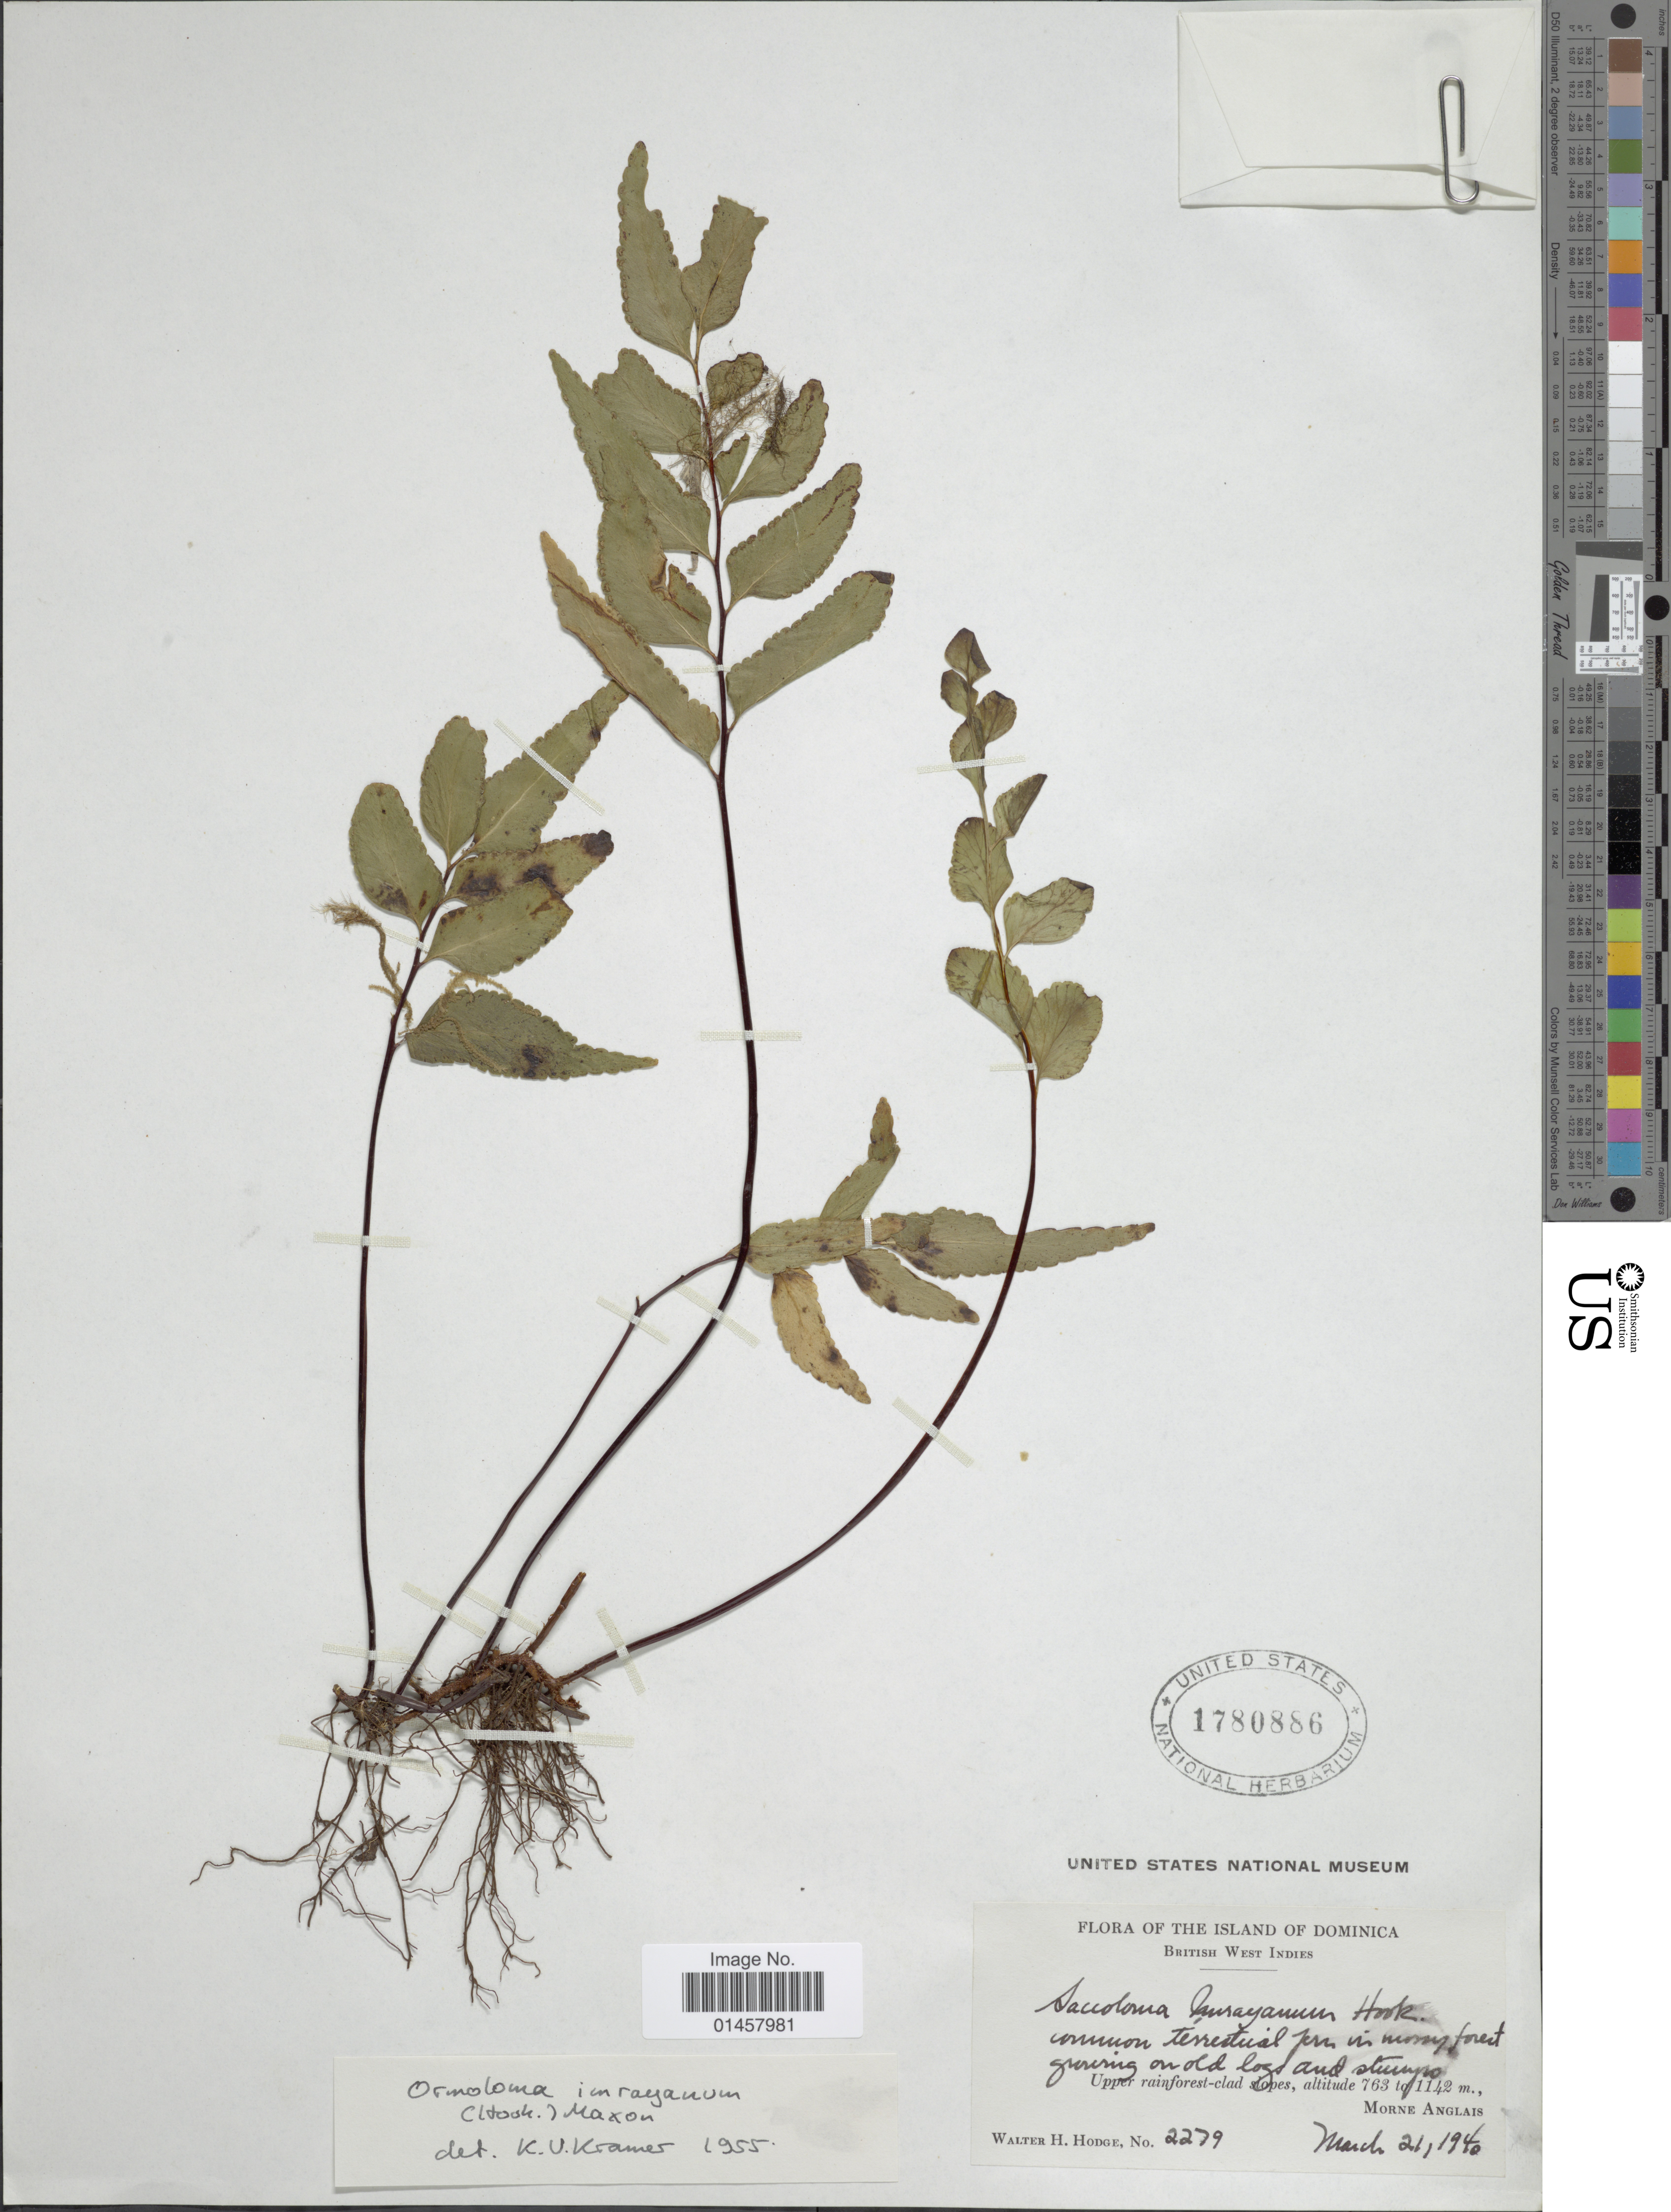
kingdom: Plantae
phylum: Tracheophyta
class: Polypodiopsida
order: Polypodiales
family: Lindsaeaceae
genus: Lindsaea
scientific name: Lindsaea imrayana comb. ined.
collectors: W. Hodge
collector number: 2279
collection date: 1940-03-21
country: Dominica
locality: Island of Dominica, British West Indies, Upper rainforest-clad slopes, Morne Anglais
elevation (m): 763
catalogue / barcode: US 1780886